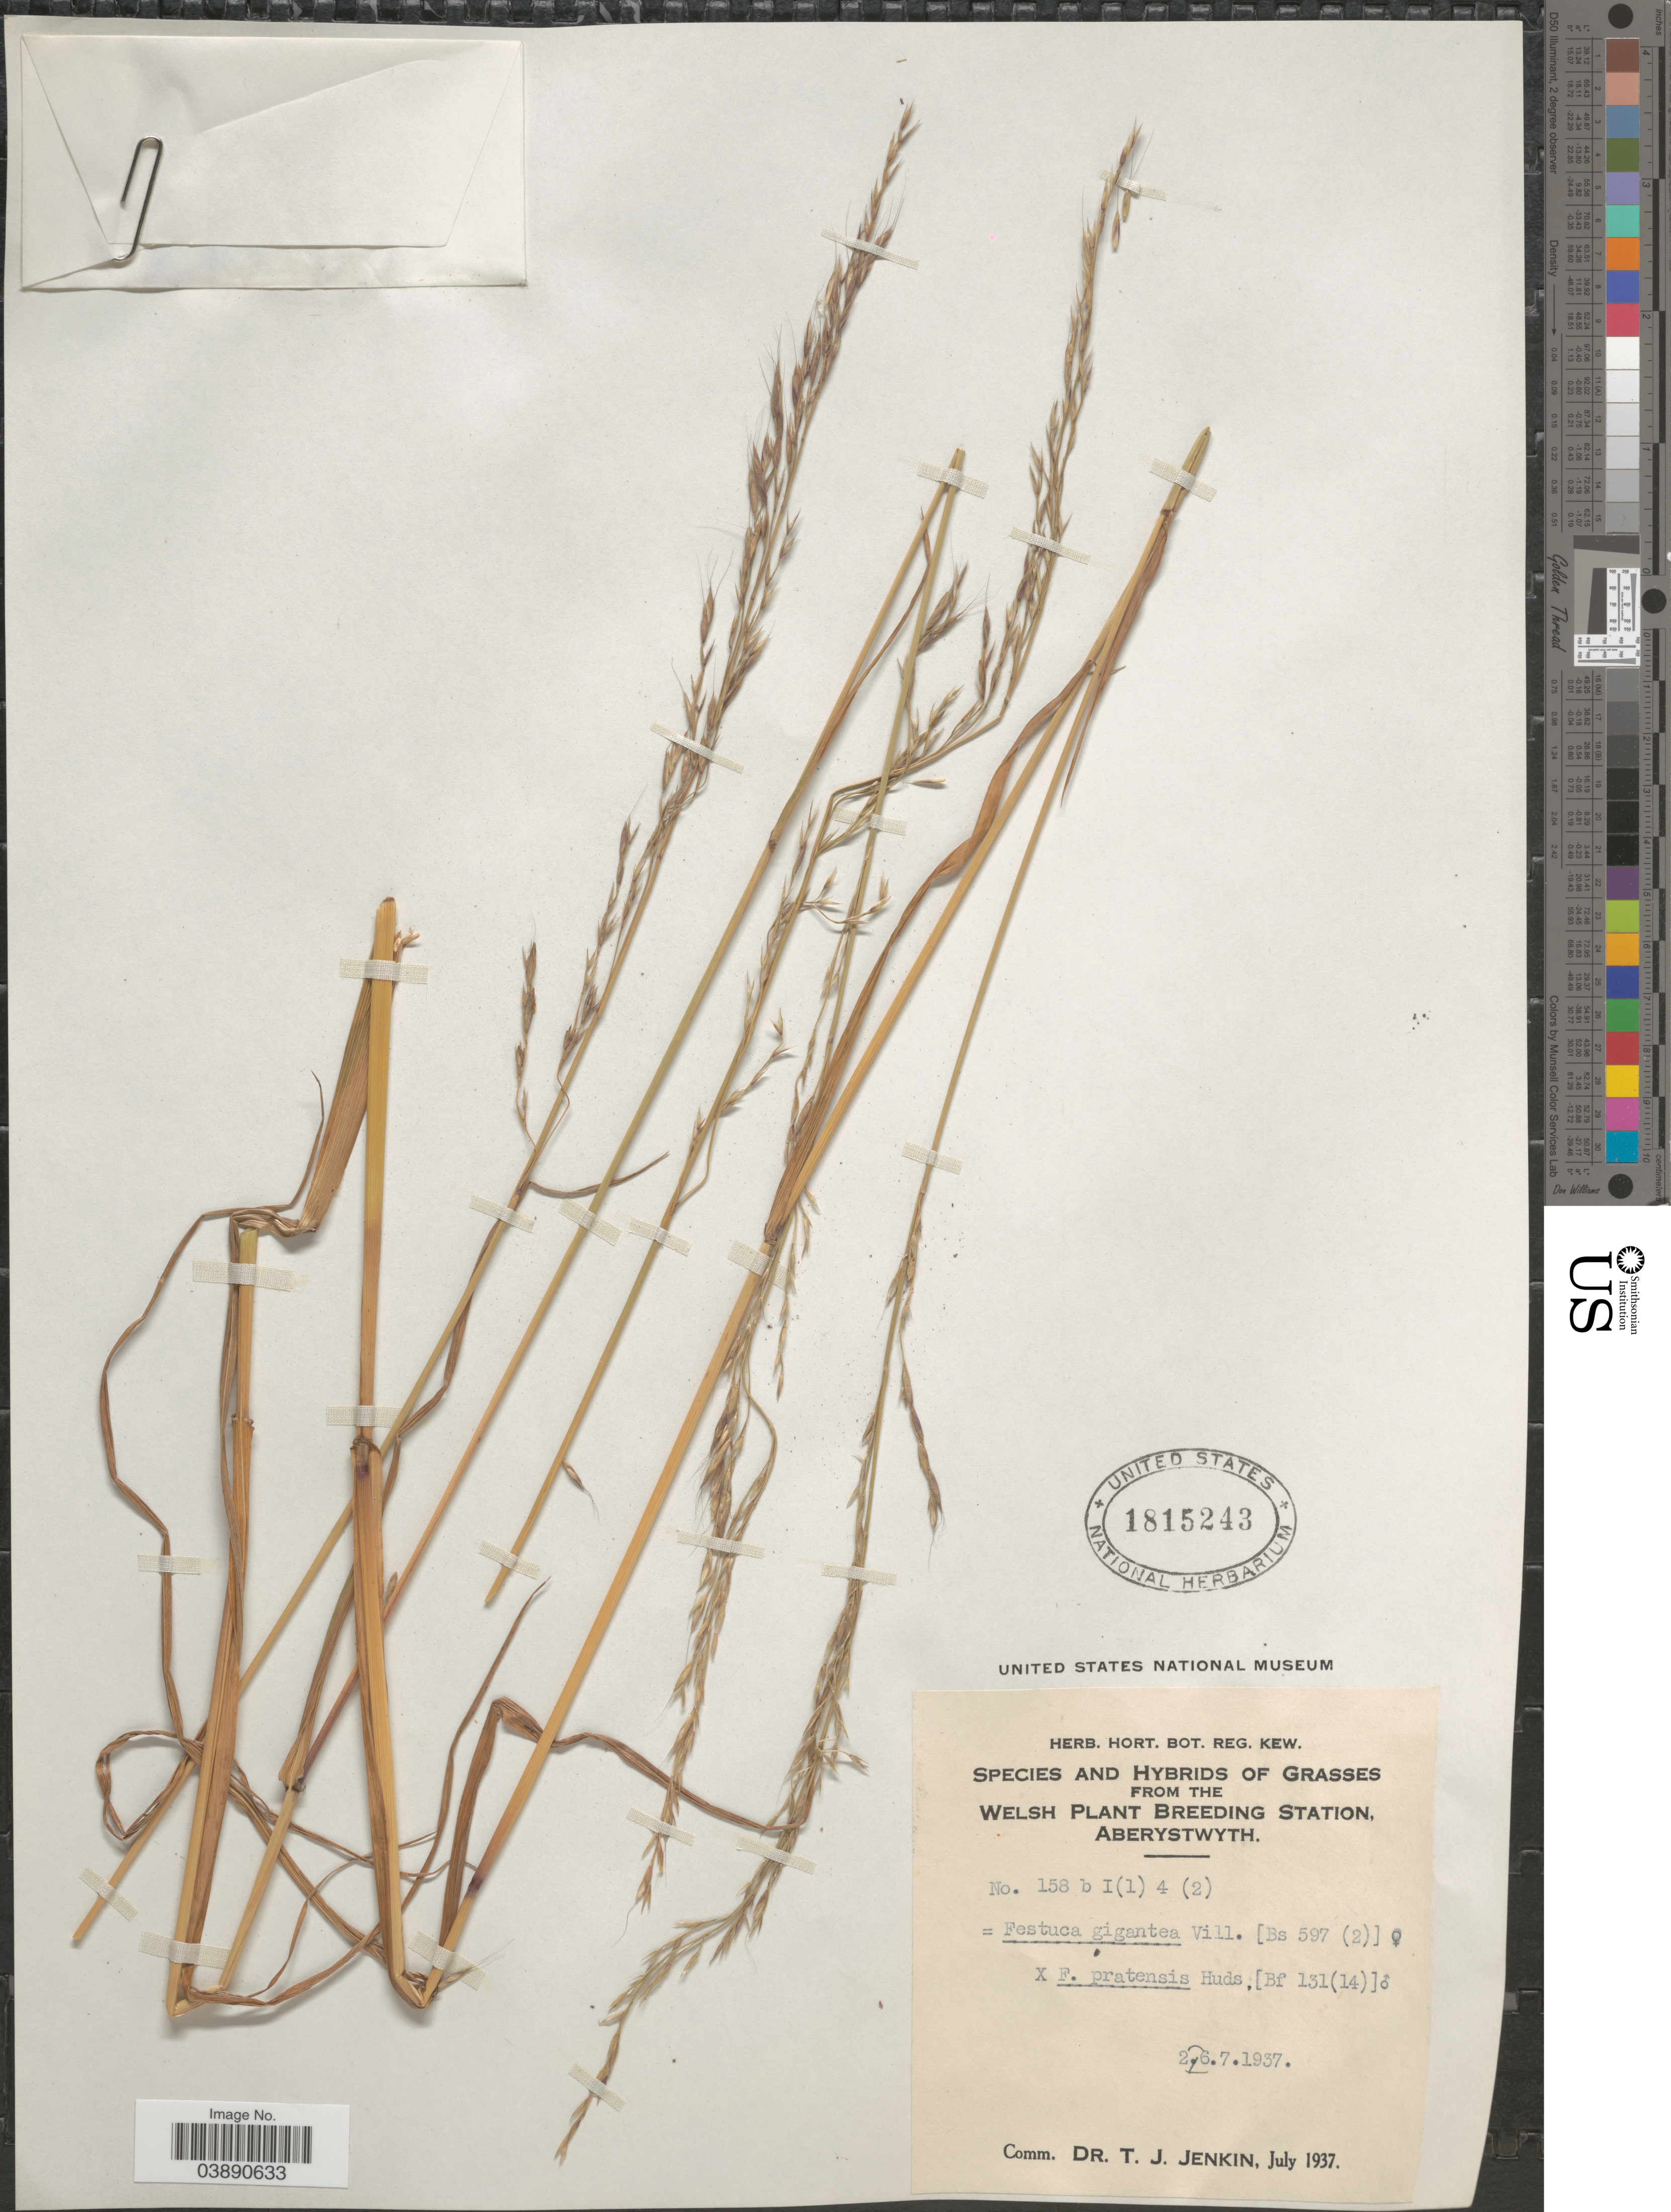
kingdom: Plantae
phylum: Tracheophyta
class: Liliopsida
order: Poales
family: Poaceae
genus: Festuca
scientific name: Festuca sp.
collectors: Ex herb. Hort. Bot. Reg. Kew.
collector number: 158 b I (1) 4 (2)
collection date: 1937-07-26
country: United Kingdom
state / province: Wales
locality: Welsh Plant Breeding Station, Aberystwyth.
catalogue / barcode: US 1815243